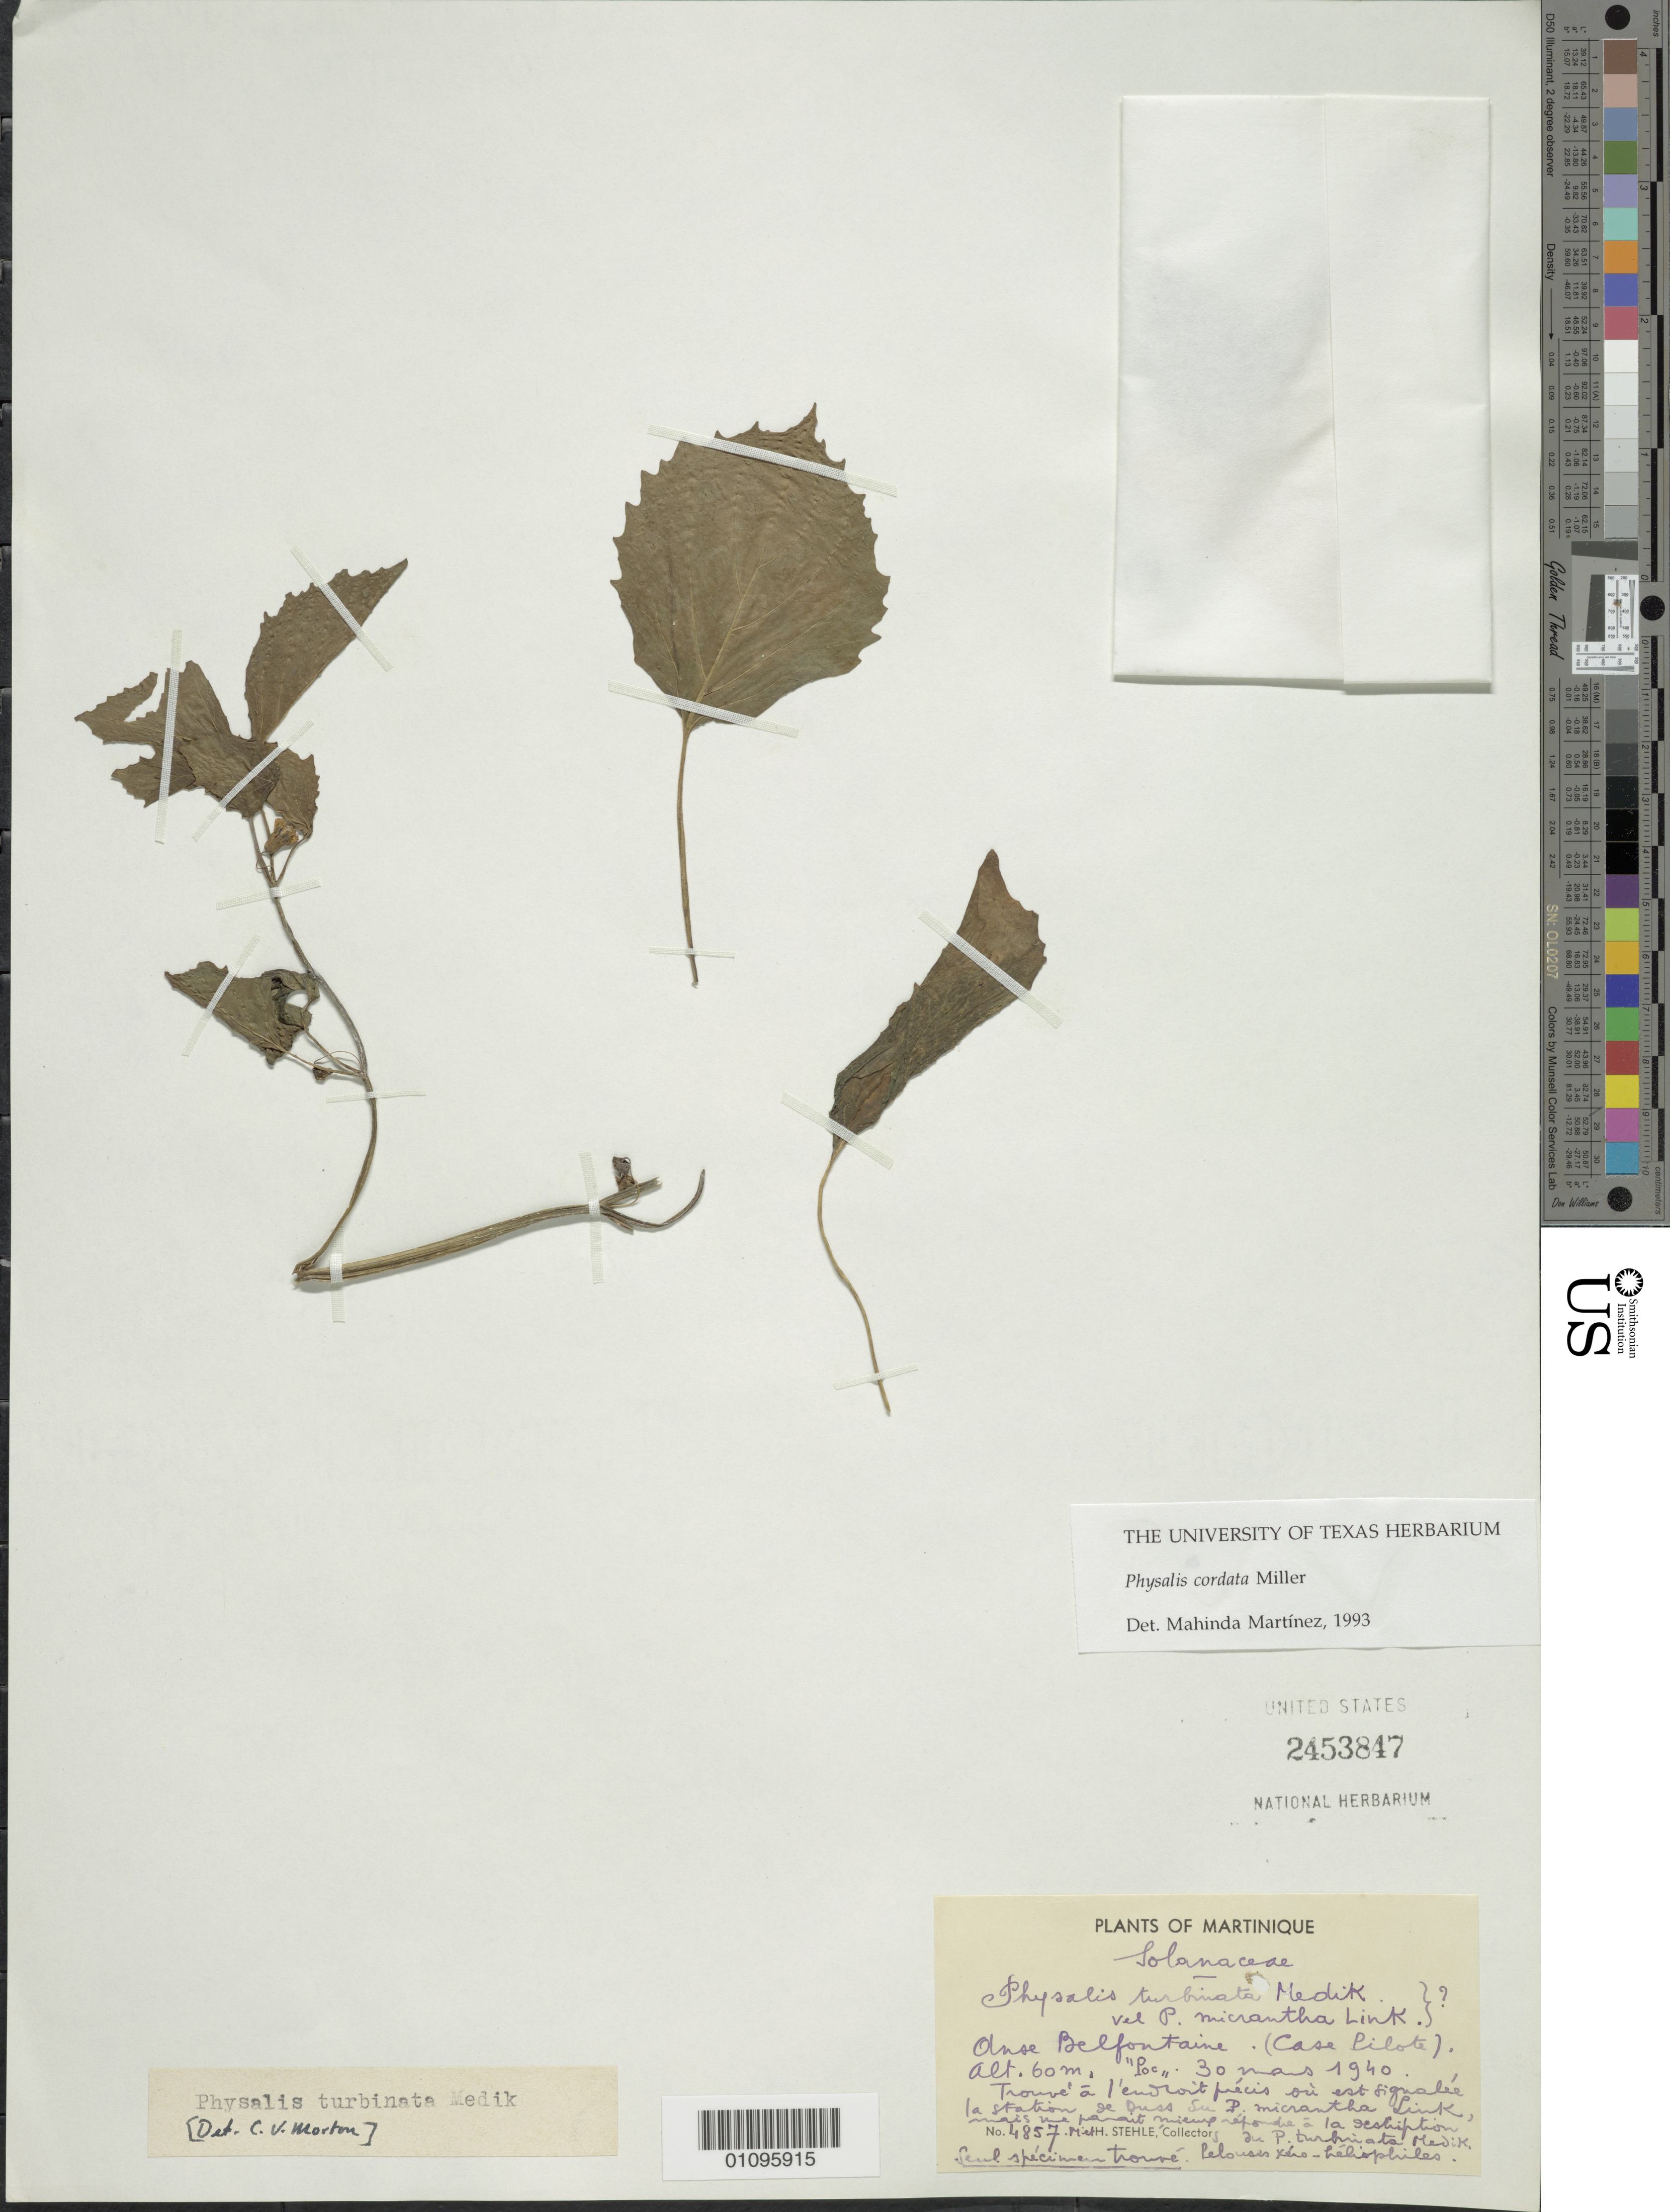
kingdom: Plantae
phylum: Tracheophyta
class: Magnoliopsida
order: Solanales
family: Solanaceae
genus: Physalis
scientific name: Physalis cordata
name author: Mill.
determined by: Martinez, M.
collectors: H. Stehlé & M. Stehlé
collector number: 4857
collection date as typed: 30 Mar 1940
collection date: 1940-03-30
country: Martinique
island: Martinique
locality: Anse Belfontaine (Case Pilote)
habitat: Trouvé á l'endroit précis oû est signalée la station de Duss; pelouses xéro-héliophiles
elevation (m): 60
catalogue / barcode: US 2453847